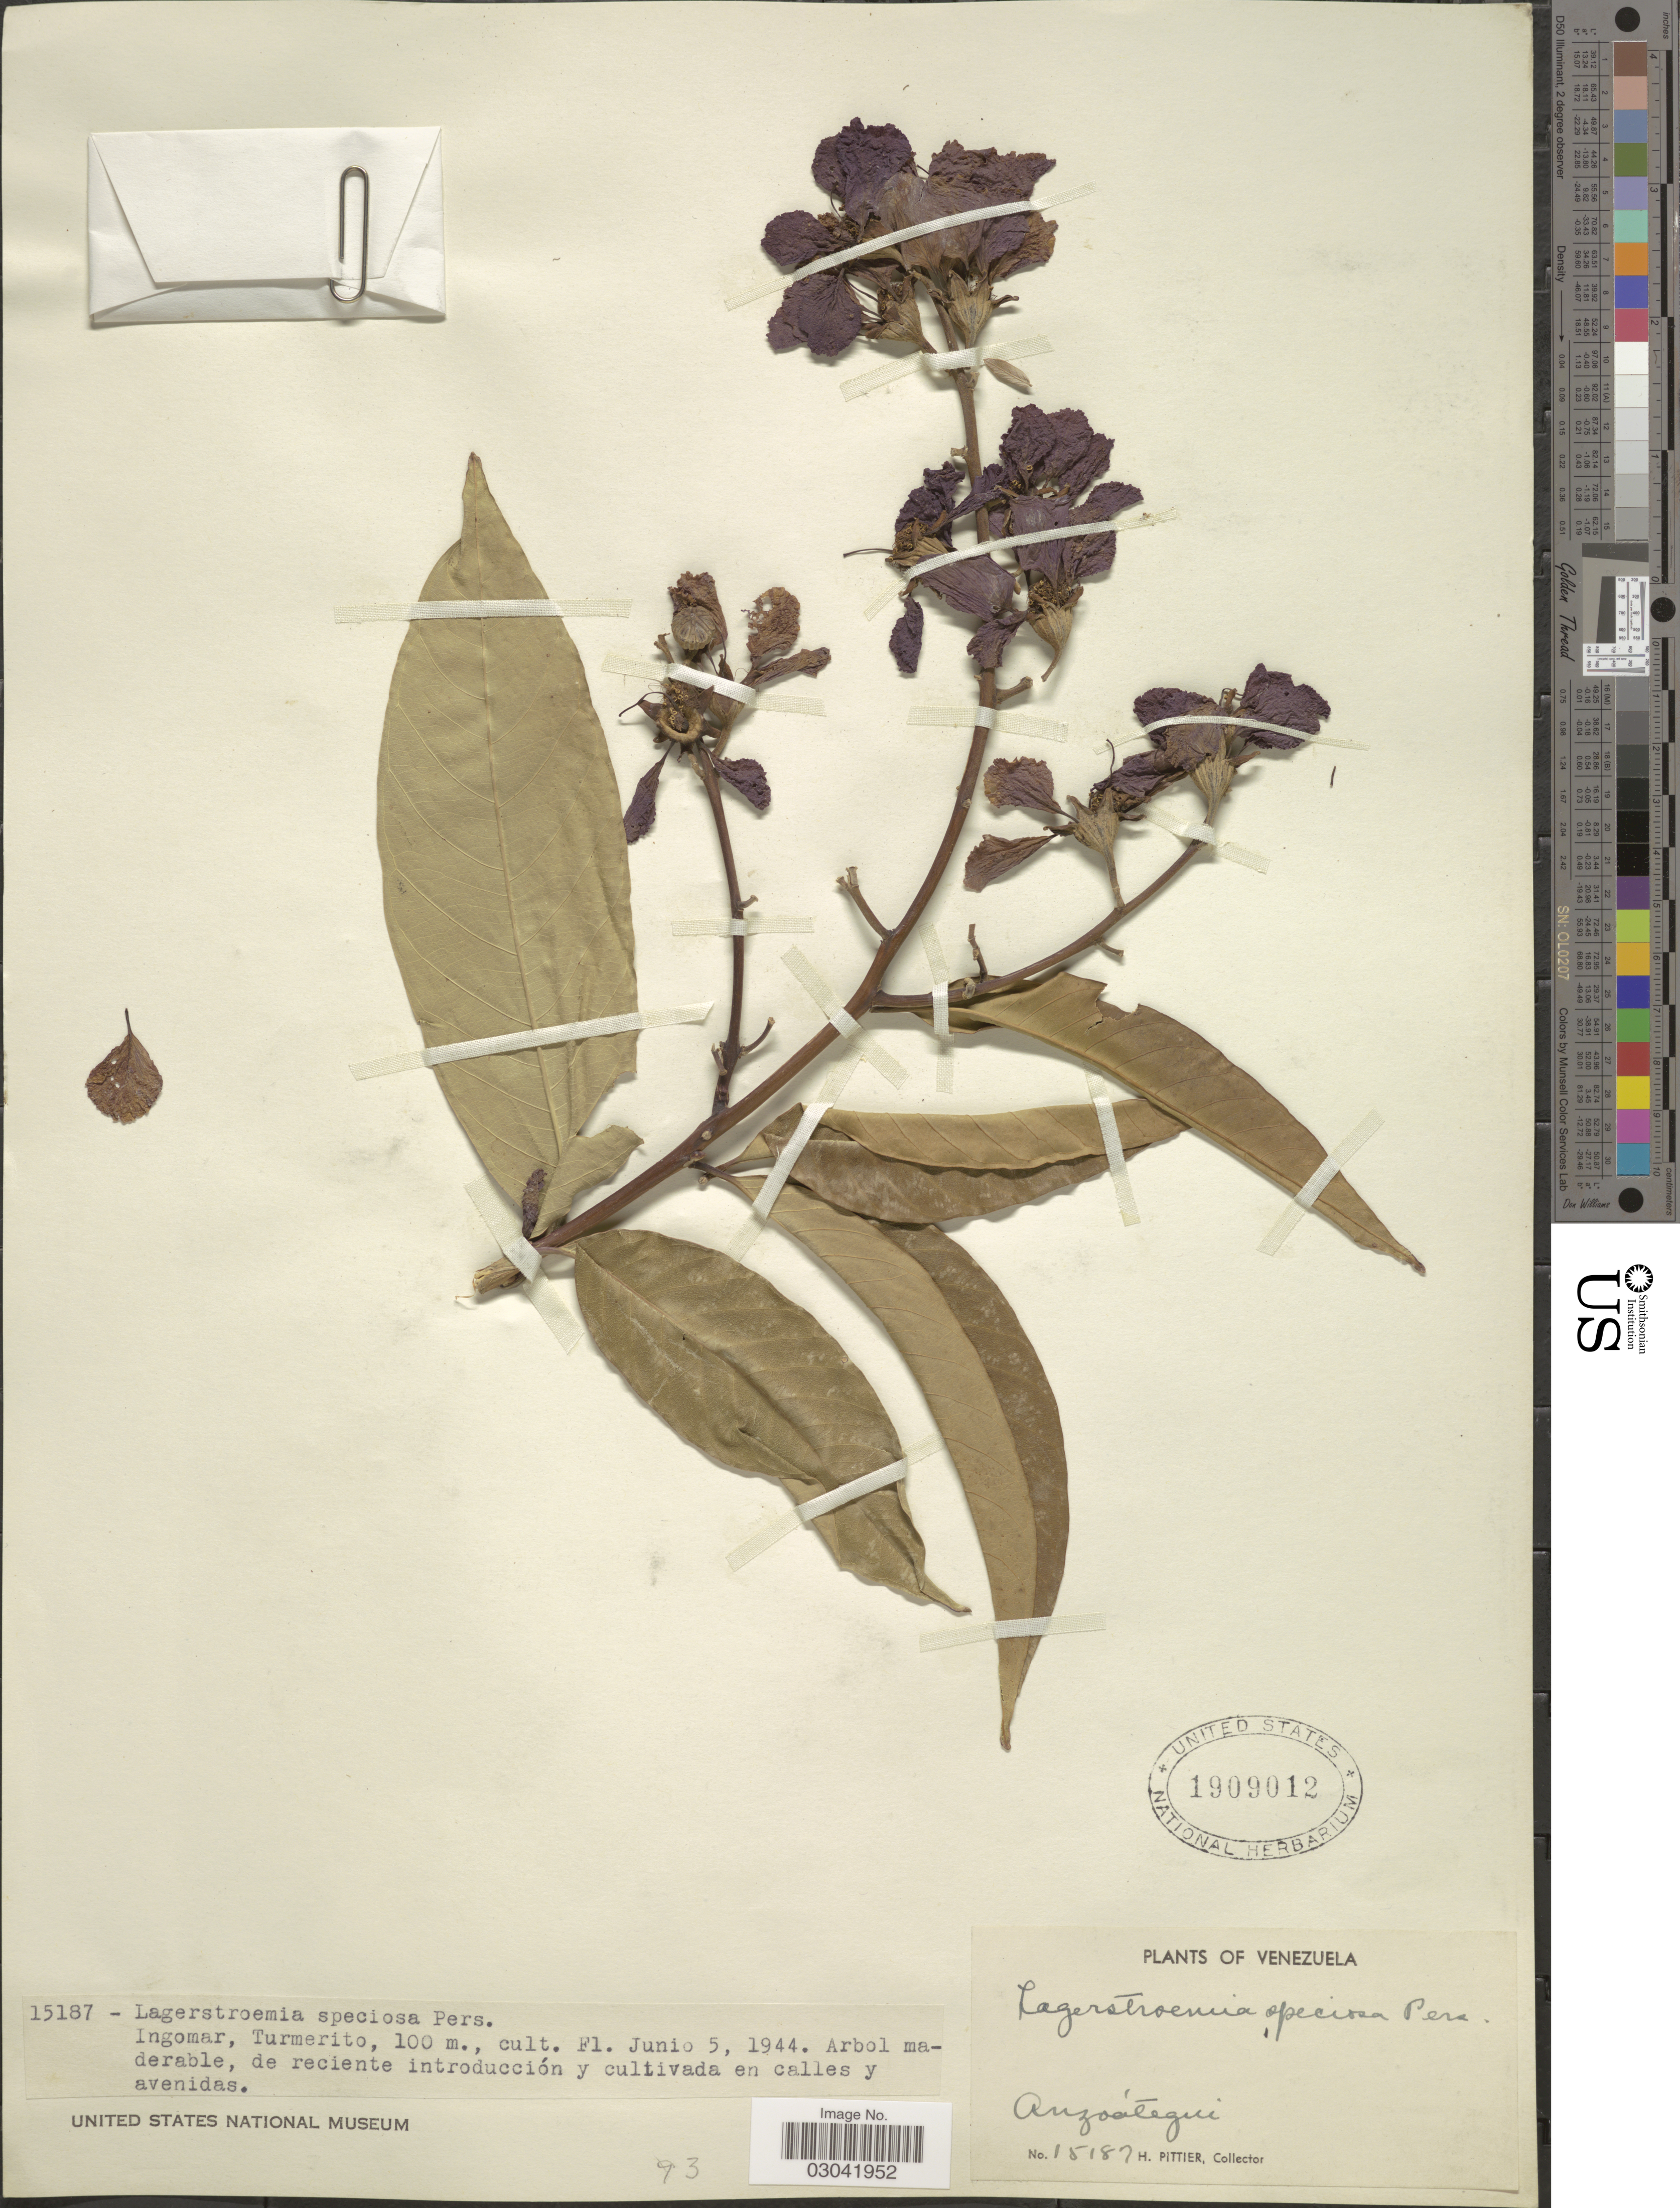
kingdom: Plantae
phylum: Tracheophyta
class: Magnoliopsida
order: Myrtales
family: Lythraceae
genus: Lagerstroemia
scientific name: Lagerstroemia speciosa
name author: (L.) Pers.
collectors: H. F. Pittier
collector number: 15187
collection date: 1944-06-05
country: Venezuela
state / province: Anzoategui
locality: Ingomar, Turmerito.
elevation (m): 100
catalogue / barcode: US 1909012